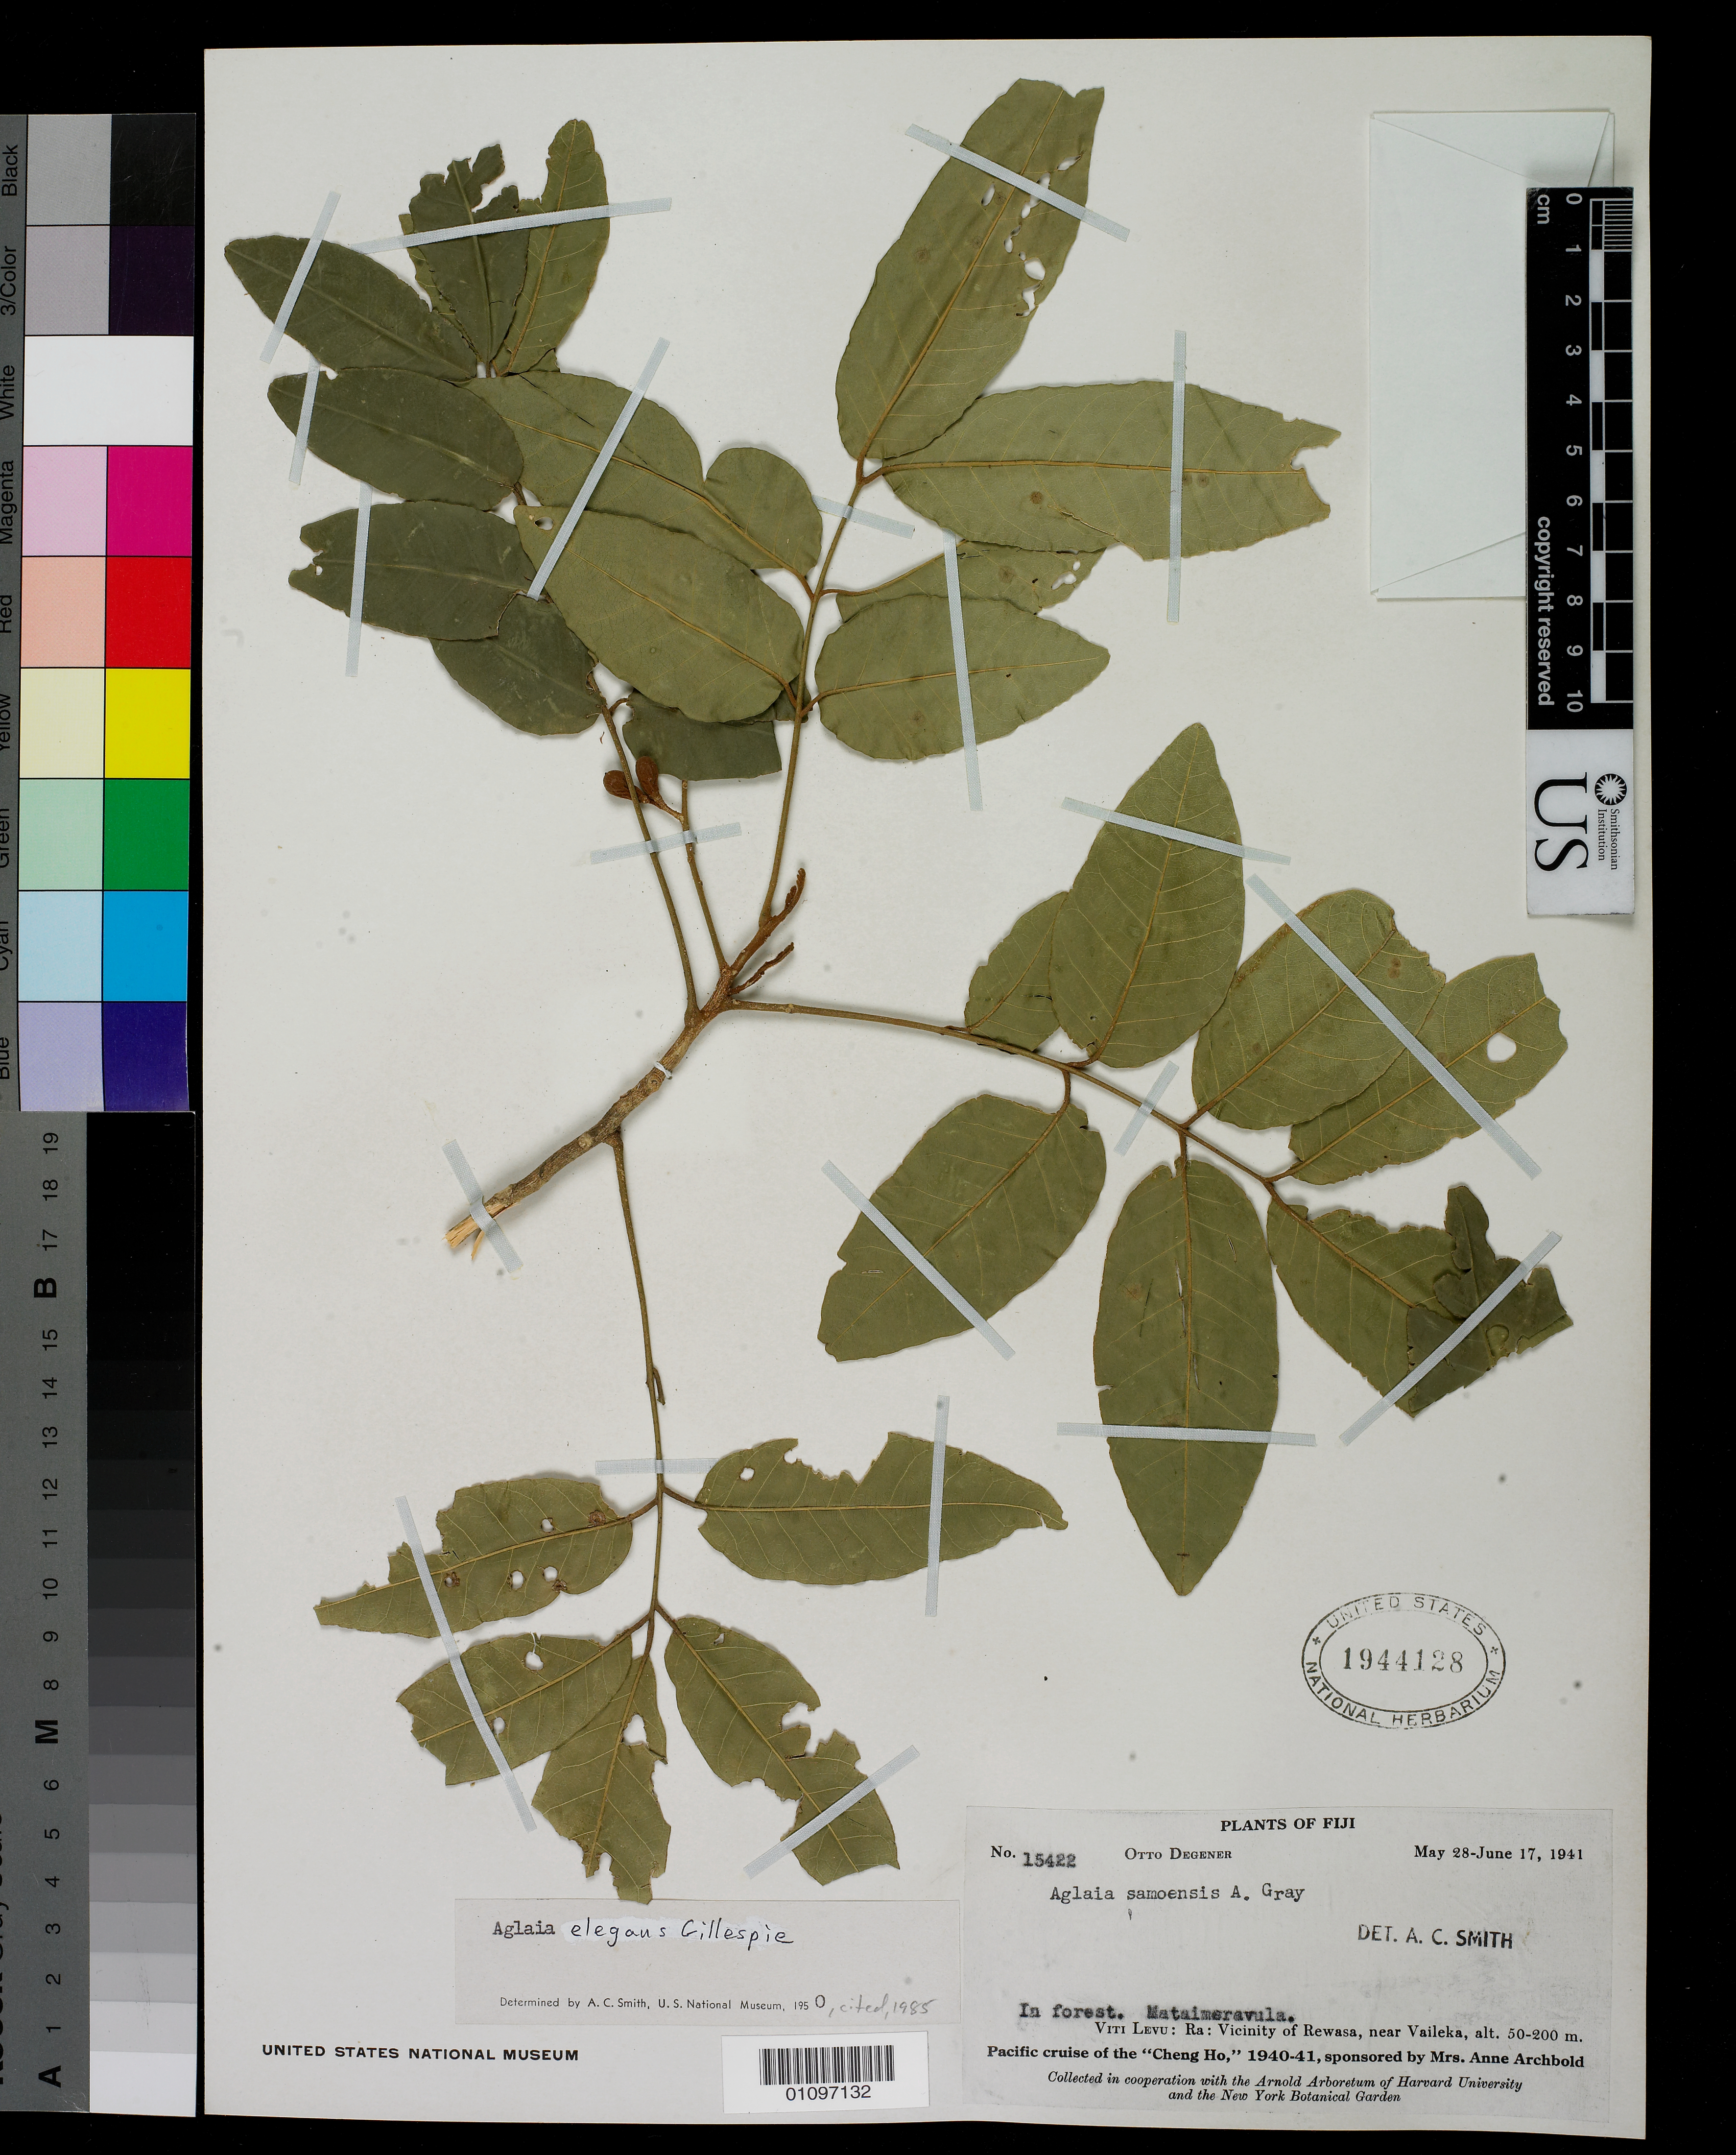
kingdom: Plantae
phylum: Tracheophyta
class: Magnoliopsida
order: Sapindales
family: Meliaceae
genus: Aglaia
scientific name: Aglaia saltatorum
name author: A.C. Sm.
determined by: Pannell, C. M.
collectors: O. Degener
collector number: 15422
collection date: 1941-05-28/1941-06-17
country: Fiji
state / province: Ra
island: Viti Levu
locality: Vicinity of Rewasa, near Vaileka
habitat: In forest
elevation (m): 50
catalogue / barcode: US 1944128